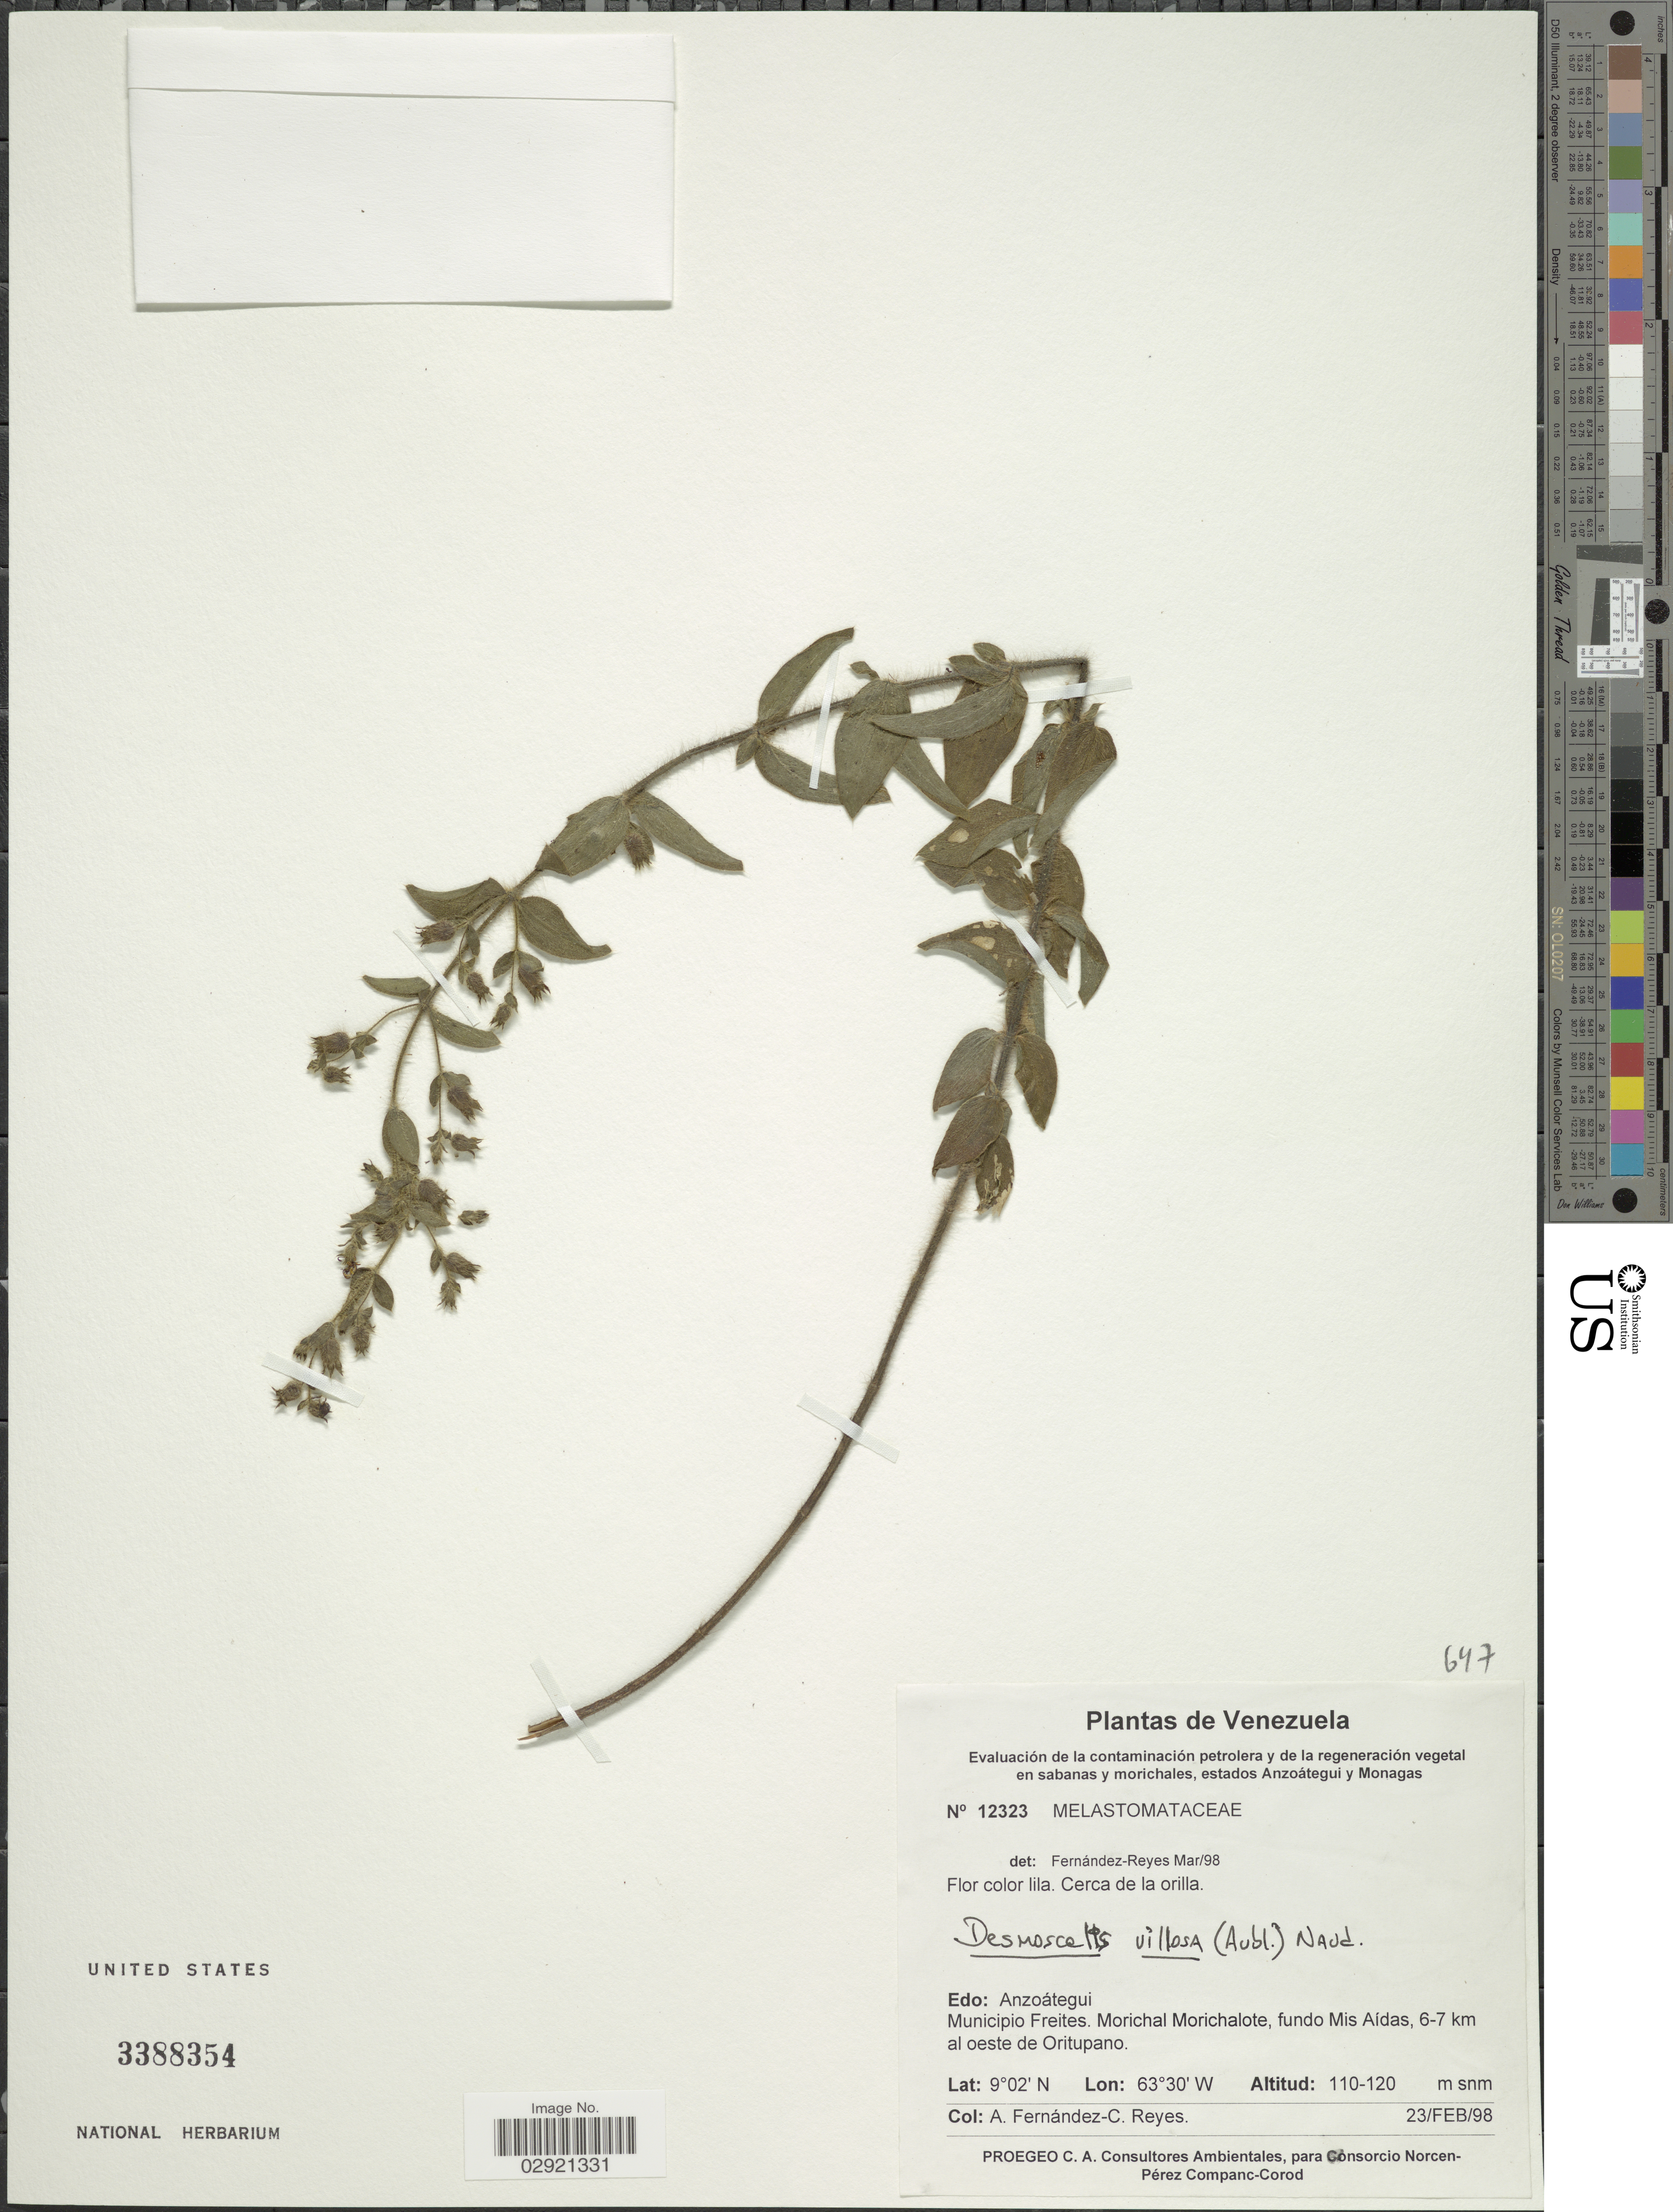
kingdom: Plantae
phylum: Tracheophyta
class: Magnoliopsida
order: Myrtales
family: Melastomataceae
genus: Desmoscelis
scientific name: Desmoscelis villosa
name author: (Aubl.) Naudin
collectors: A. Fernandes & C. Reyes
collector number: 12323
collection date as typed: Transcribed d/m/y: 23/2/98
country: Venezuela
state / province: Anzoategui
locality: Municipio Freites. Morichal Morichalote, fundo Mis Aídas, 6-7 km al oeste de Oritupano.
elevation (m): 110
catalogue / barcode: US 3388354